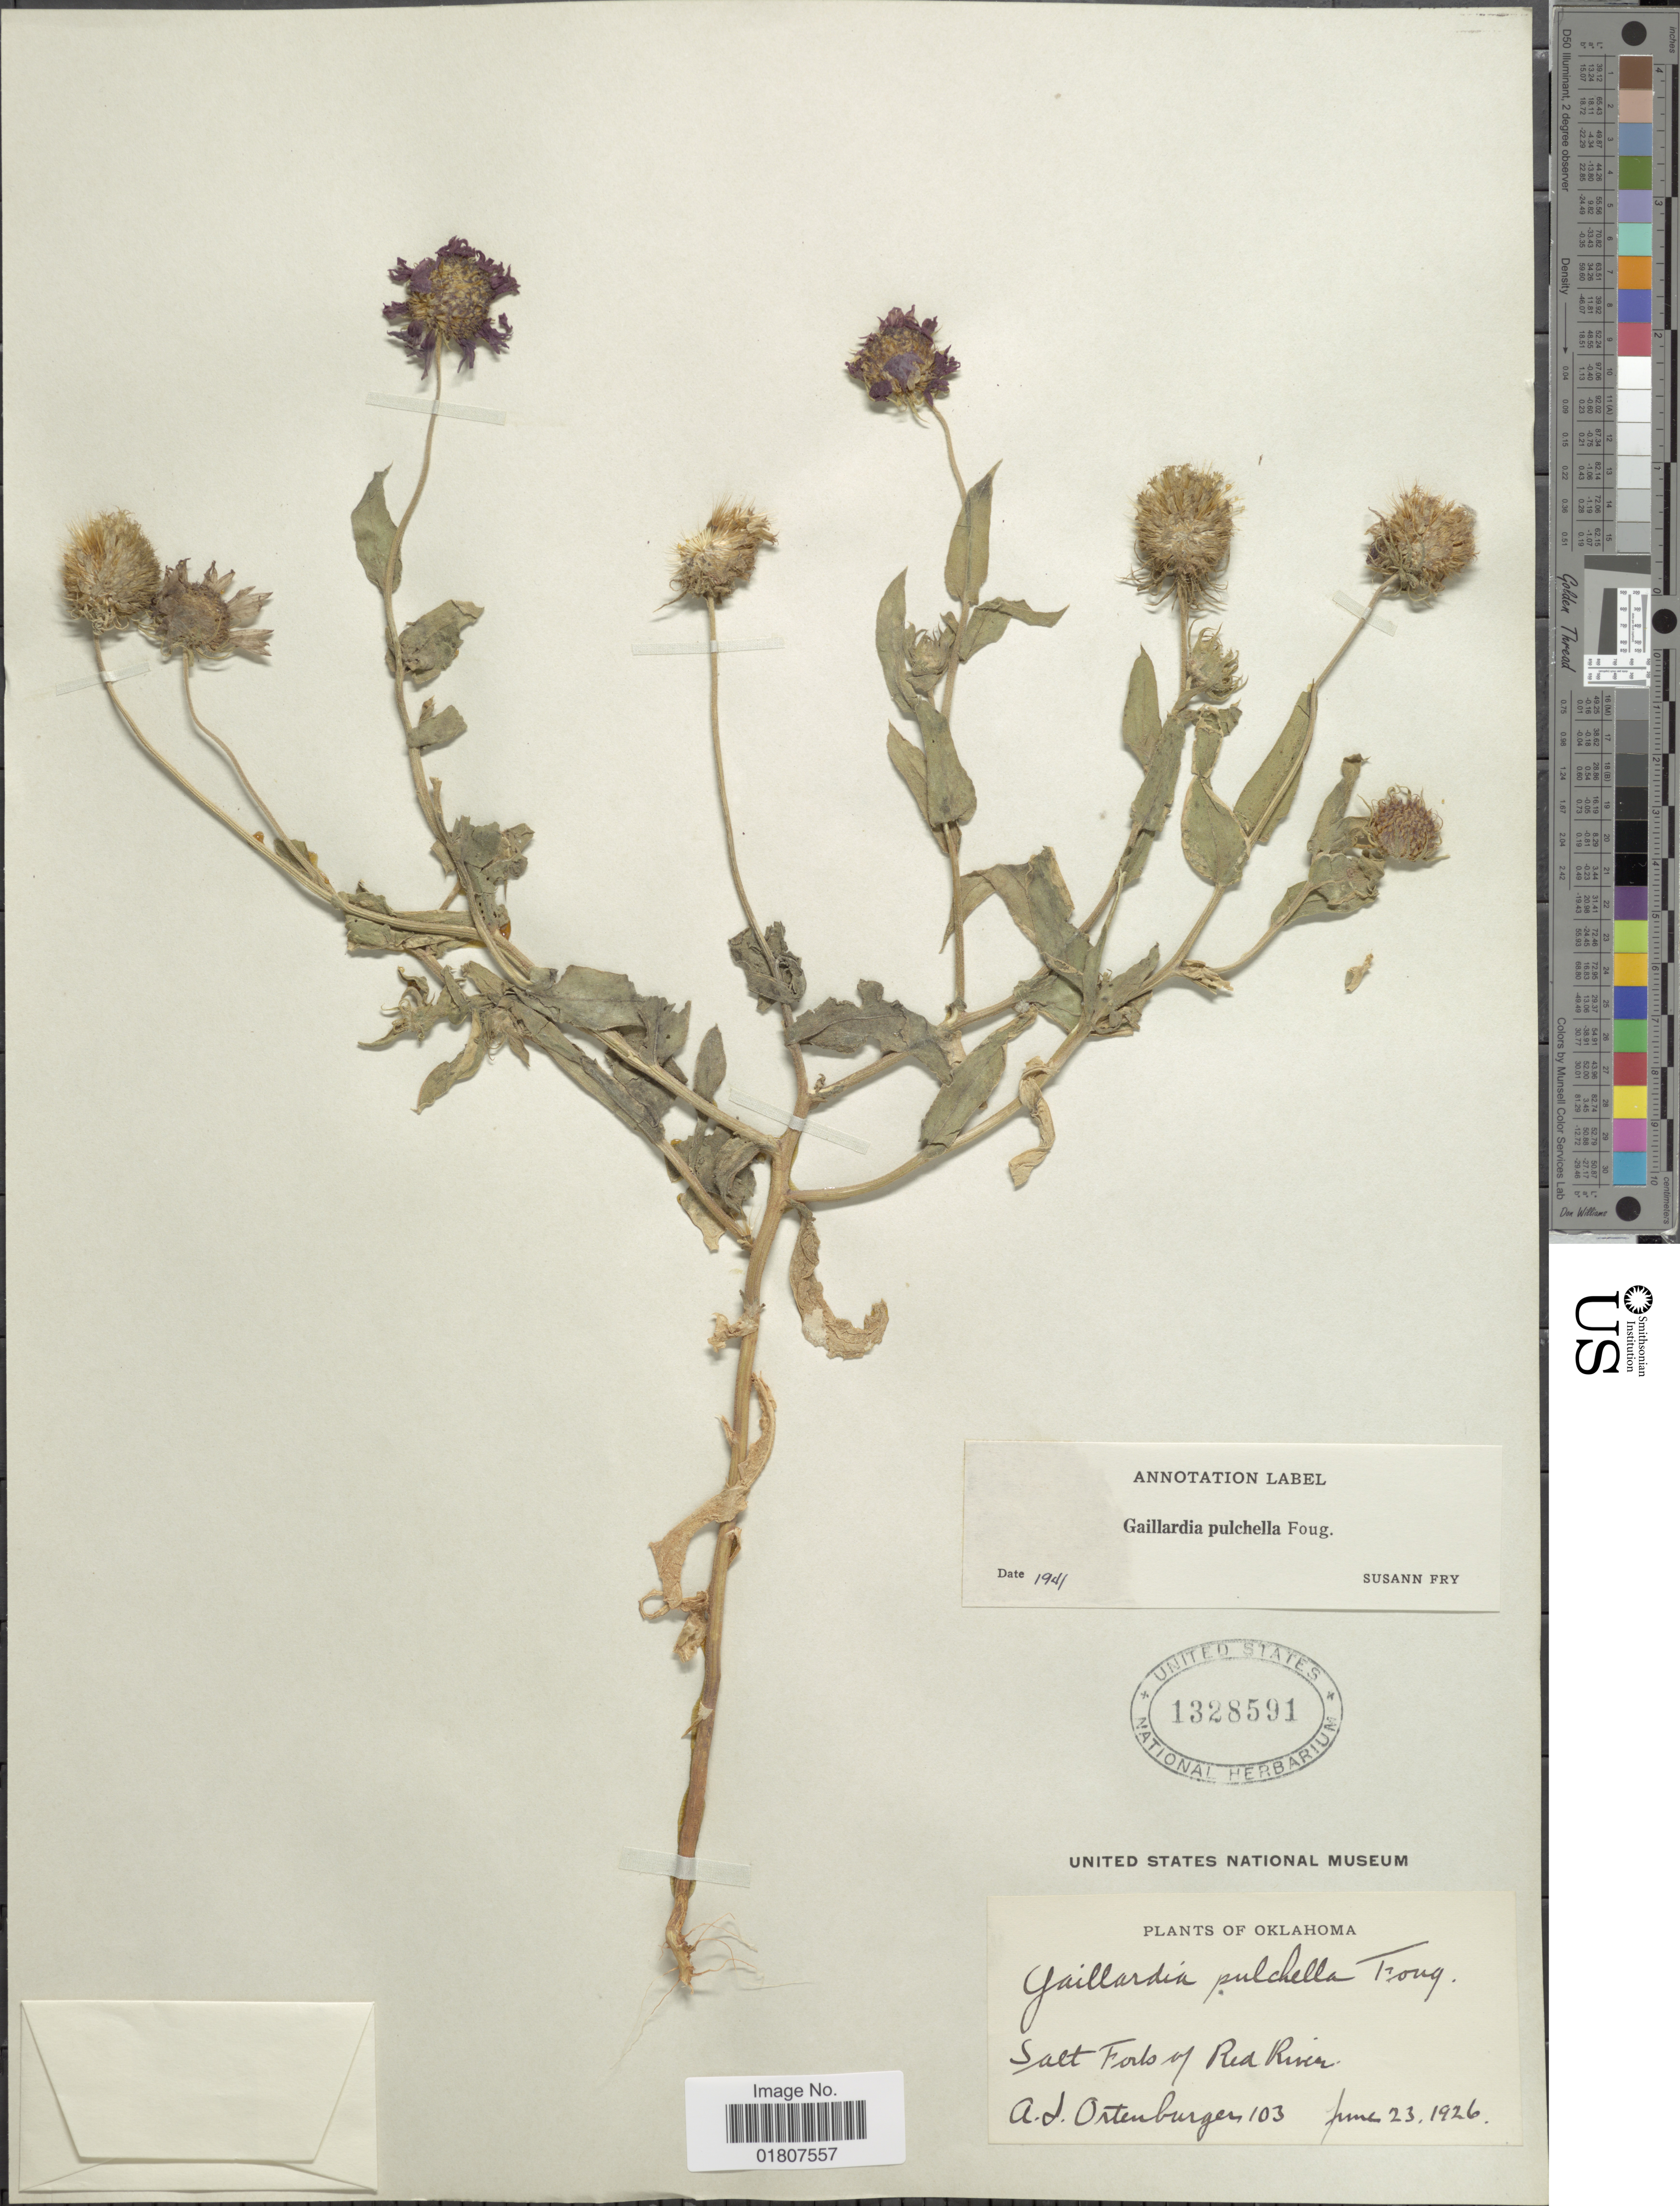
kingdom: Plantae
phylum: Tracheophyta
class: Magnoliopsida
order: Asterales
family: Asteraceae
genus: Gaillardia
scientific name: Gaillardia pulchella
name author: Foug.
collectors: A. Ortenburger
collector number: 103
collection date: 1926-06-23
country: United States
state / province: Oklahoma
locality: Salt Forks of Red River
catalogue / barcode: US 1328591